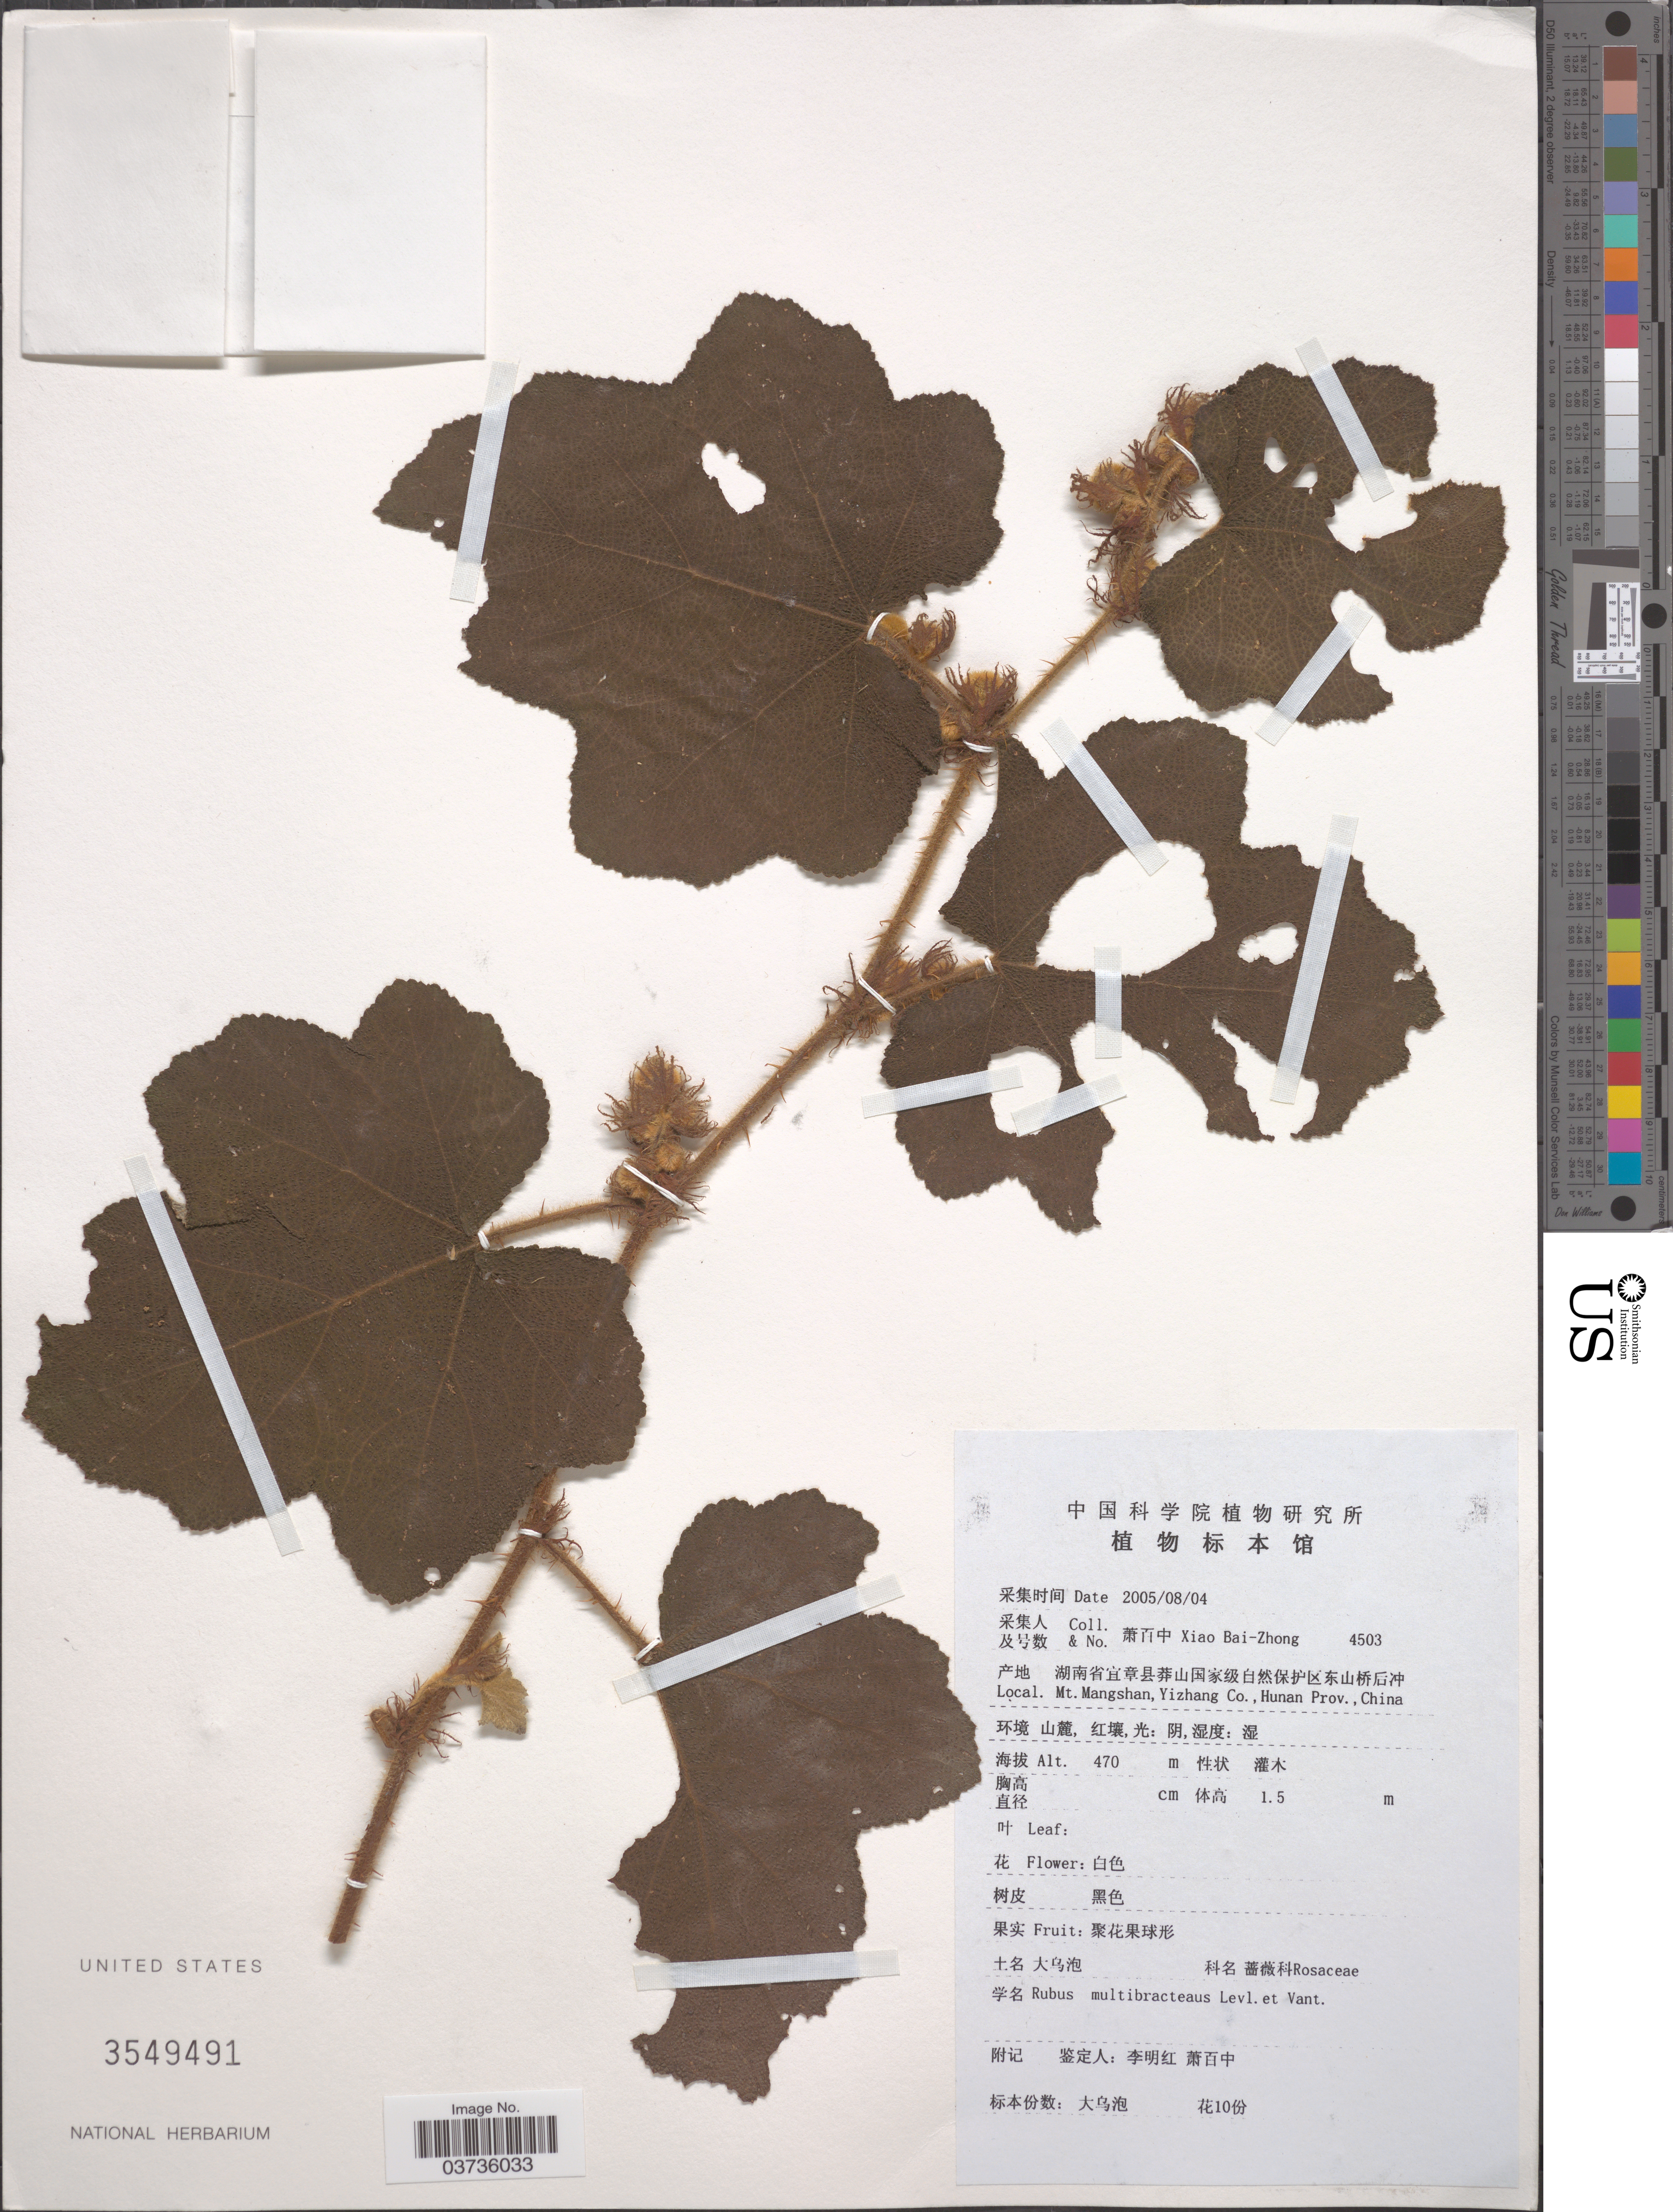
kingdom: Plantae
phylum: Tracheophyta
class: Magnoliopsida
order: Rosales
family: Rosaceae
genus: Rubus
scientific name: Rubus multibracteatus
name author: H. Lév. & Vaniot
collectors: B. Z. Xiao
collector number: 4503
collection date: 2005-08-04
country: China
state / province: Hunan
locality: Mt. Mangshan, Yizhang Co.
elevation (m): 470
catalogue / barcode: US 3549491